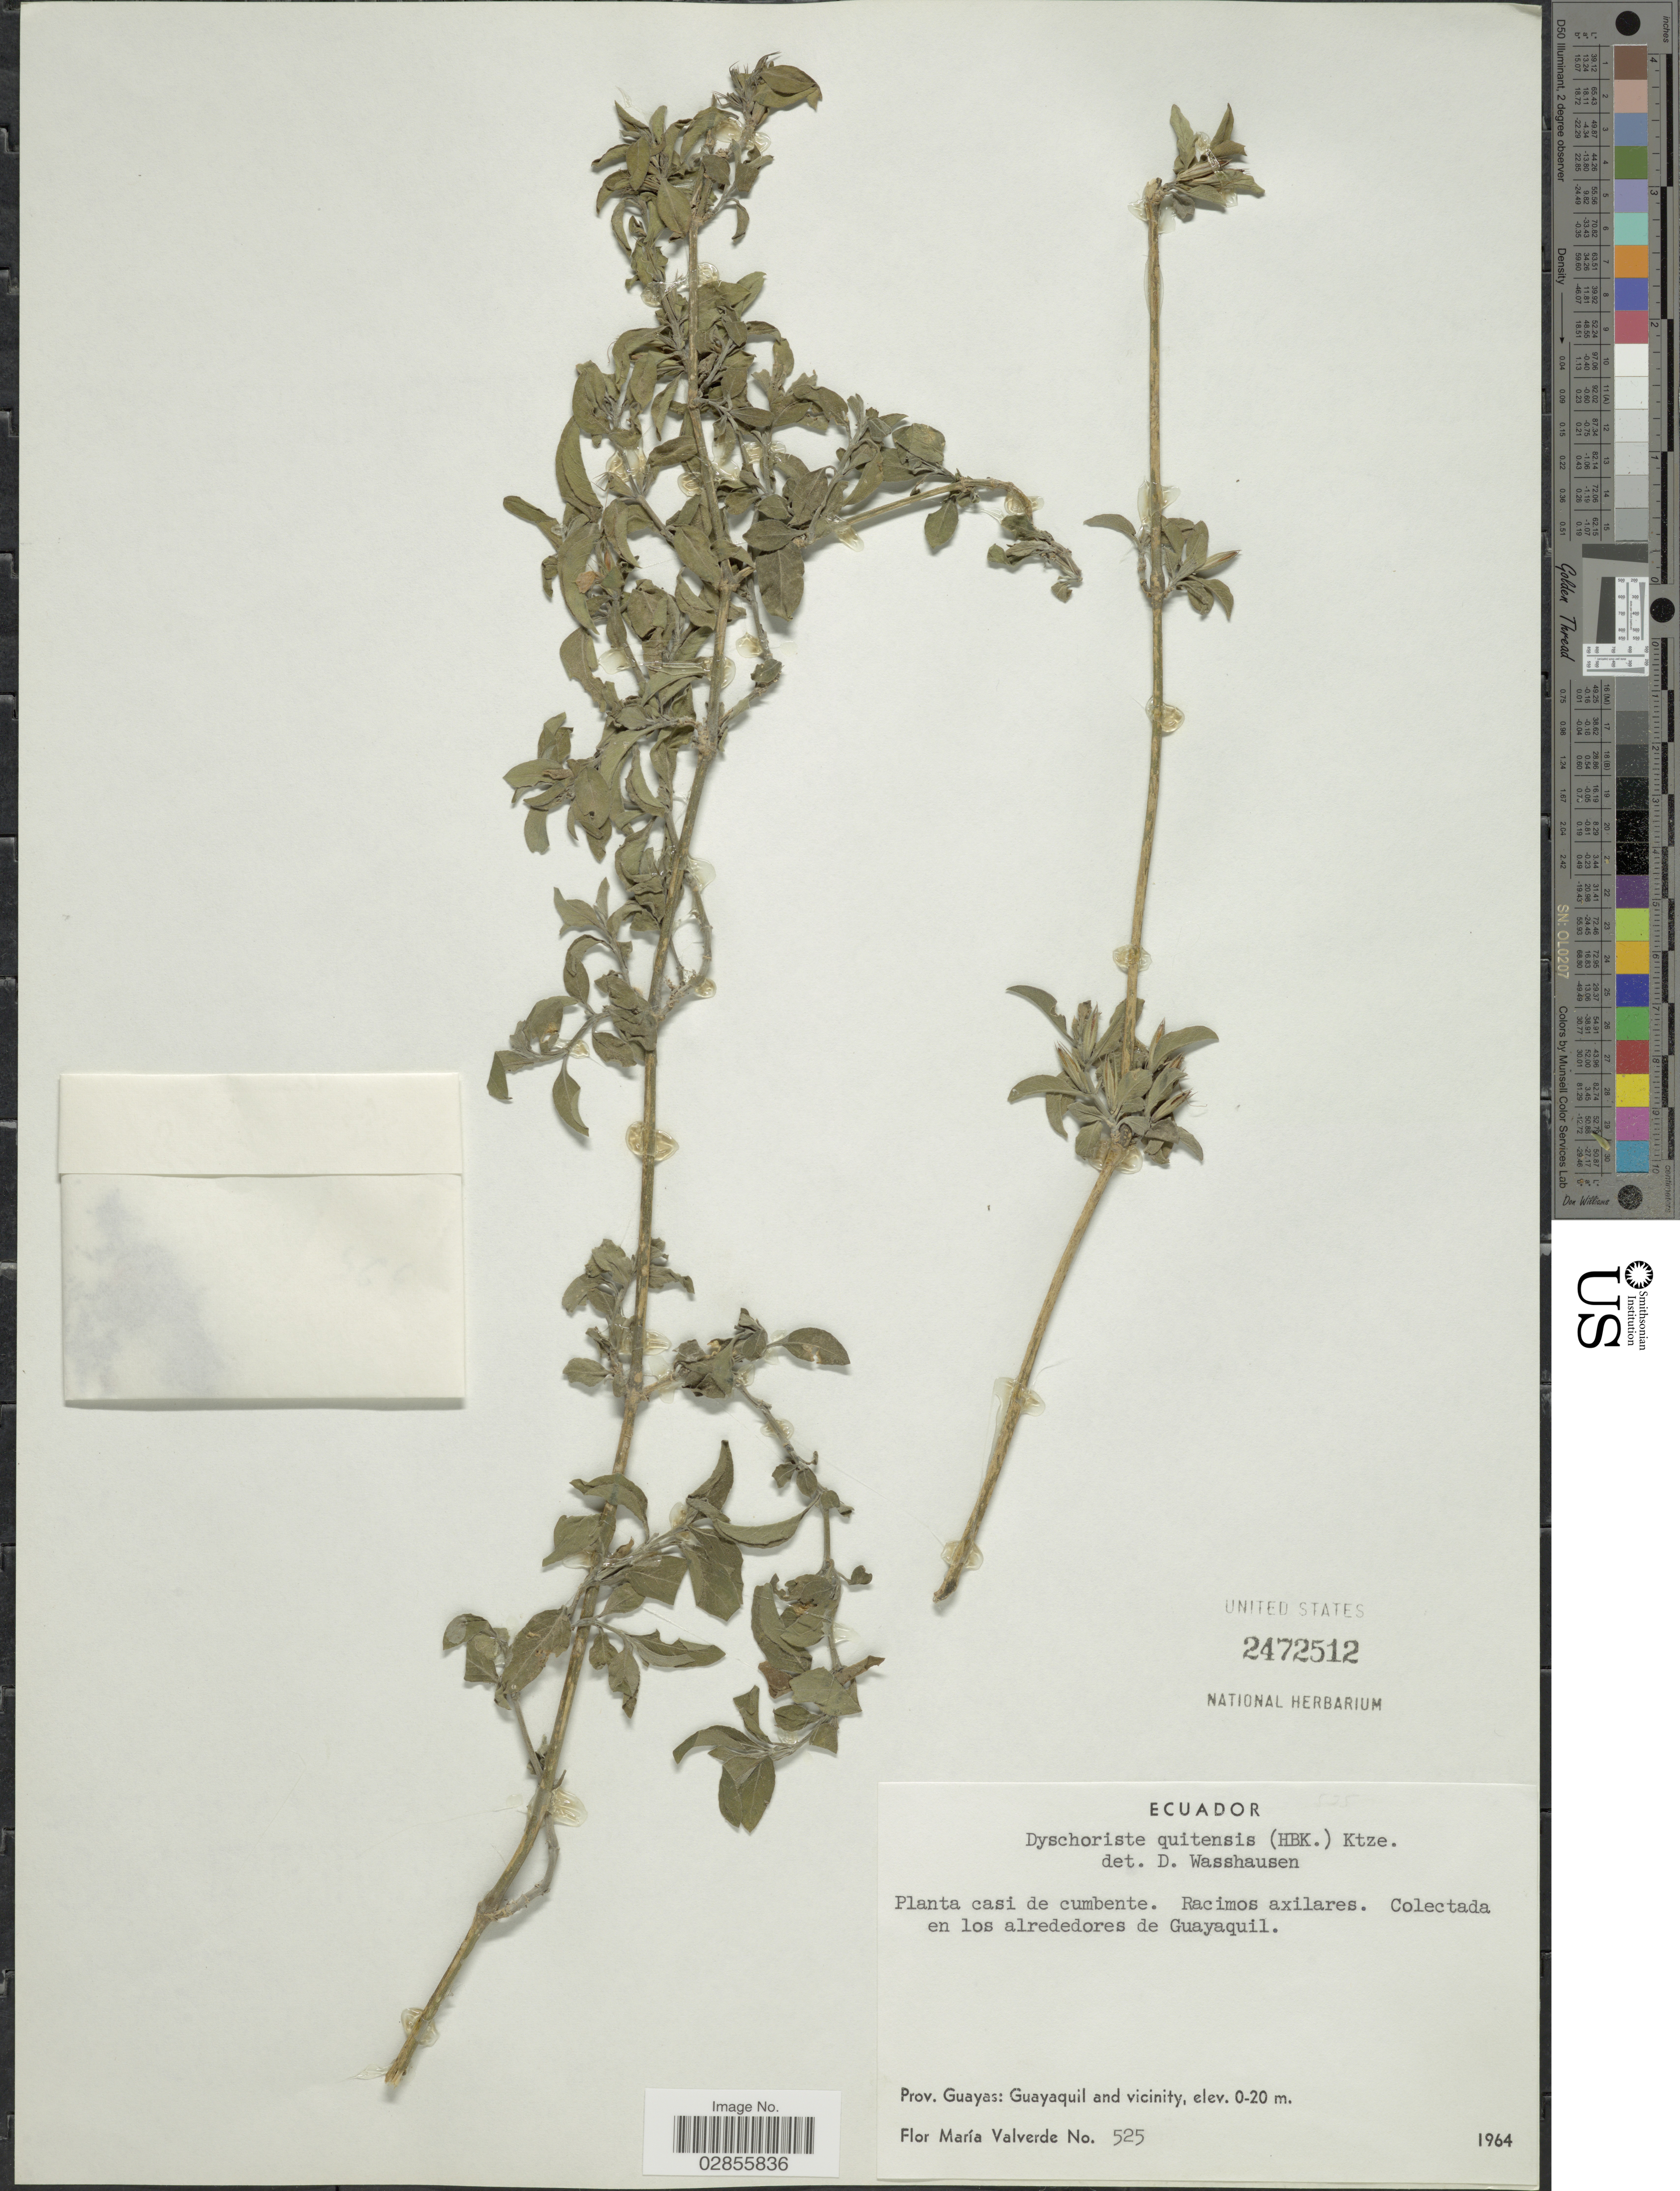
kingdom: Plantae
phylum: Tracheophyta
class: Magnoliopsida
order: Lamiales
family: Acanthaceae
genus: Dyschoriste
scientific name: Dyschoriste sp.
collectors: F. M. Valverde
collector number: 525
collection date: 1964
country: Ecuador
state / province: Guayas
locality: En los alrededores de Guayaquil. Prov. Guayas: Guayaquil and vicinity.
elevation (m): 0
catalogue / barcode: US 2472512